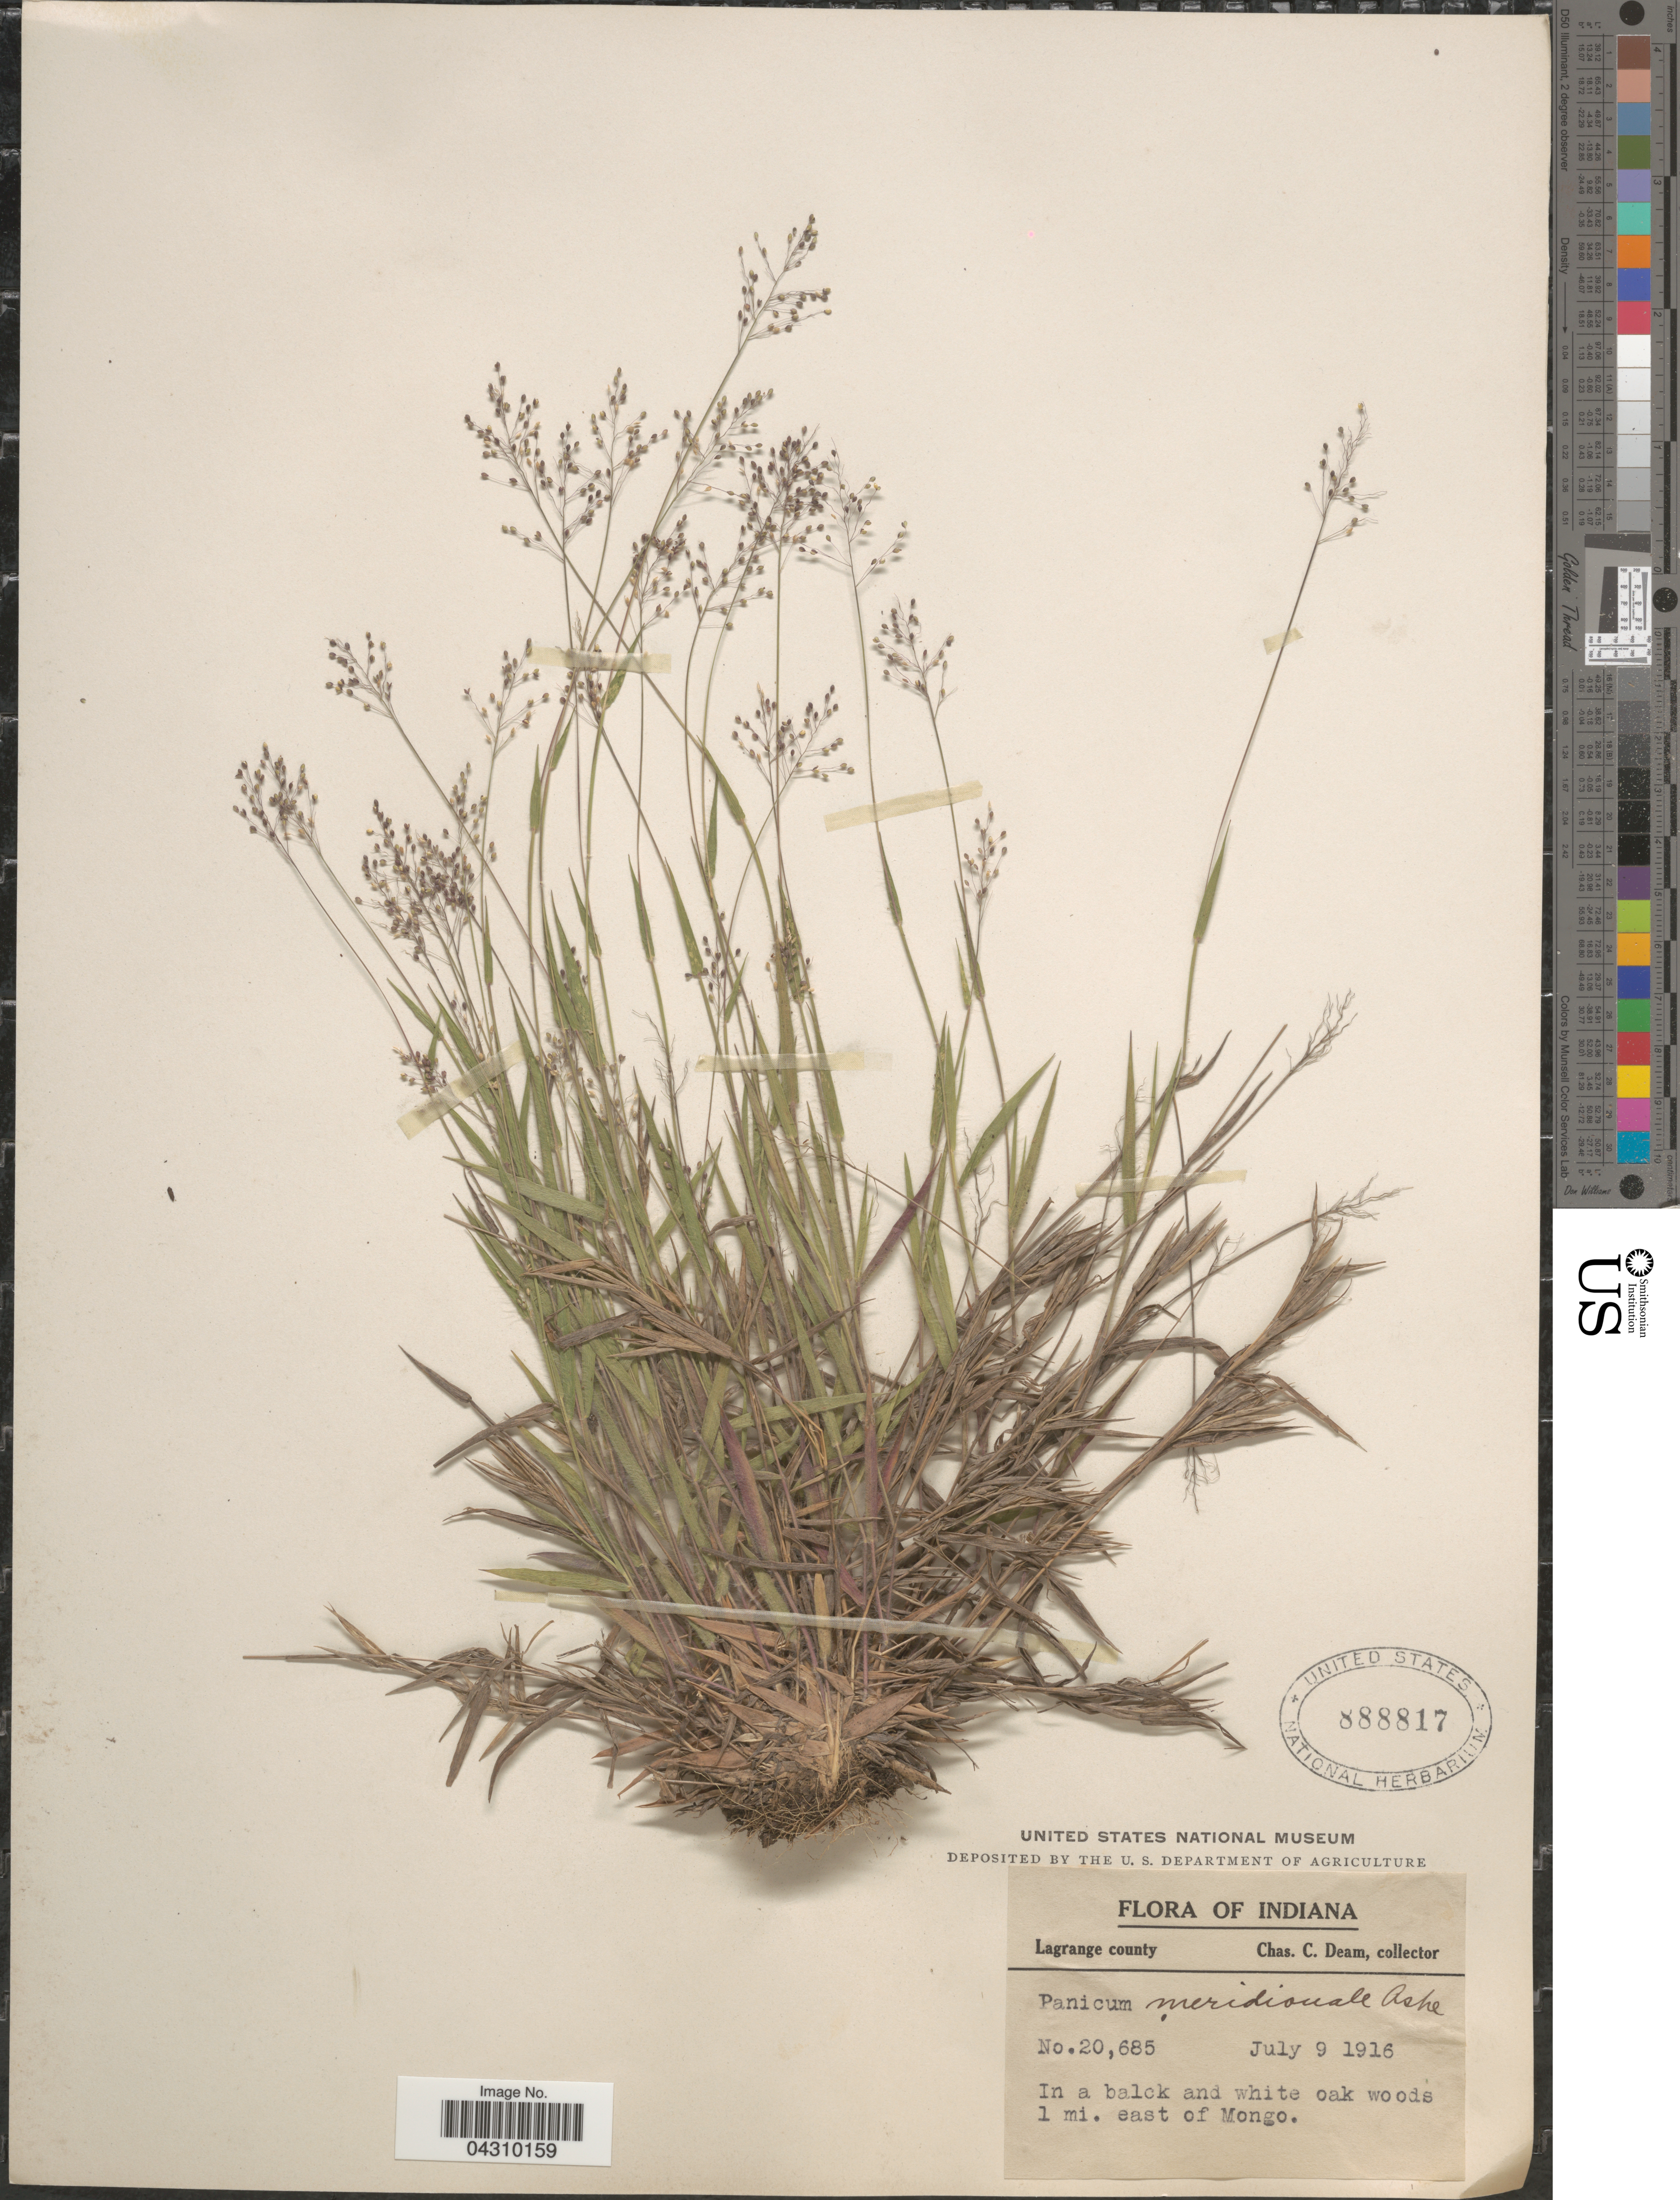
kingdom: Plantae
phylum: Tracheophyta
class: Liliopsida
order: Poales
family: Poaceae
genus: Dichanthelium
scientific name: Dichanthelium acuminatum var. acuminatum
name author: (Sw.) Gould & C.A. Clark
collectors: C. C. Deam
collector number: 20685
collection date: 1916-07-09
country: United States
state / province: Indiana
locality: Lagrange county. In a balck and white oak woods 1 mi. east of Mongo.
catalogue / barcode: US 888817